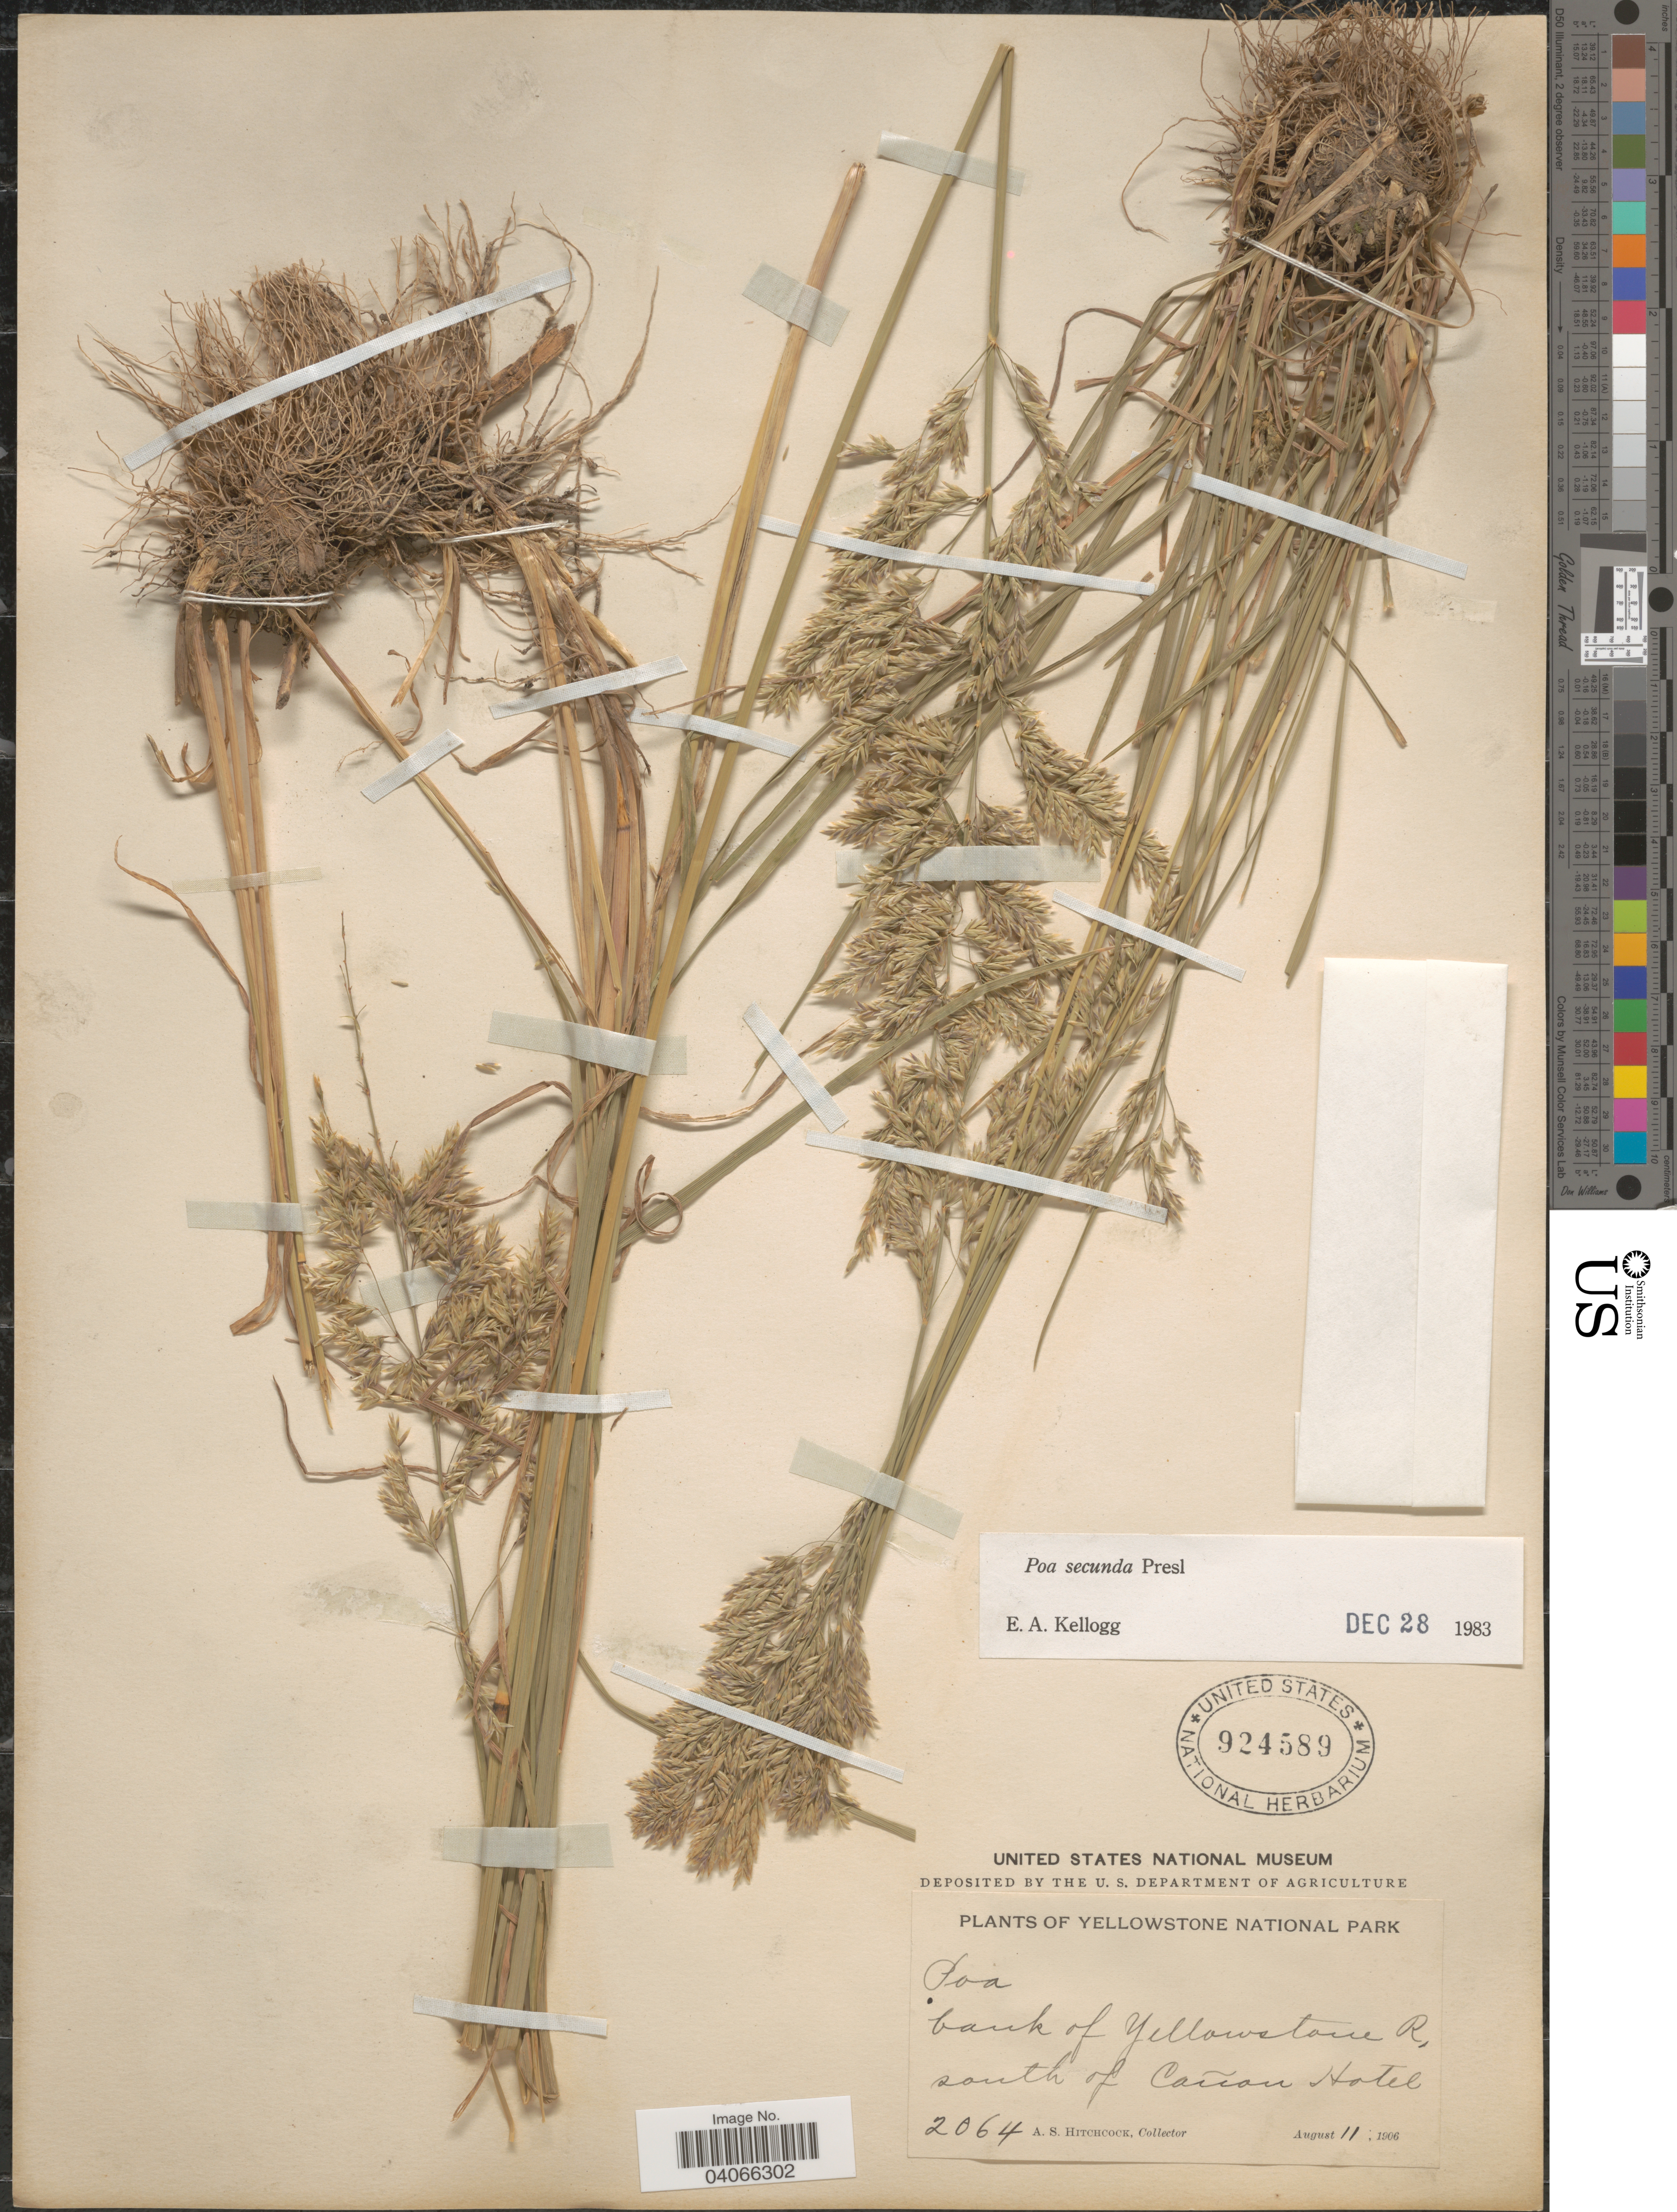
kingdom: Plantae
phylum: Tracheophyta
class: Liliopsida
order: Poales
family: Poaceae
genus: Poa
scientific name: Poa secunda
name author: J. Presl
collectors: A. S. Hitchcock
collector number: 2064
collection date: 1906-08-11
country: United States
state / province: Wyoming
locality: Yellowstone National Park. Bank of Yellowstone R, south of Cañon Hotel.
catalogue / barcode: US 924589